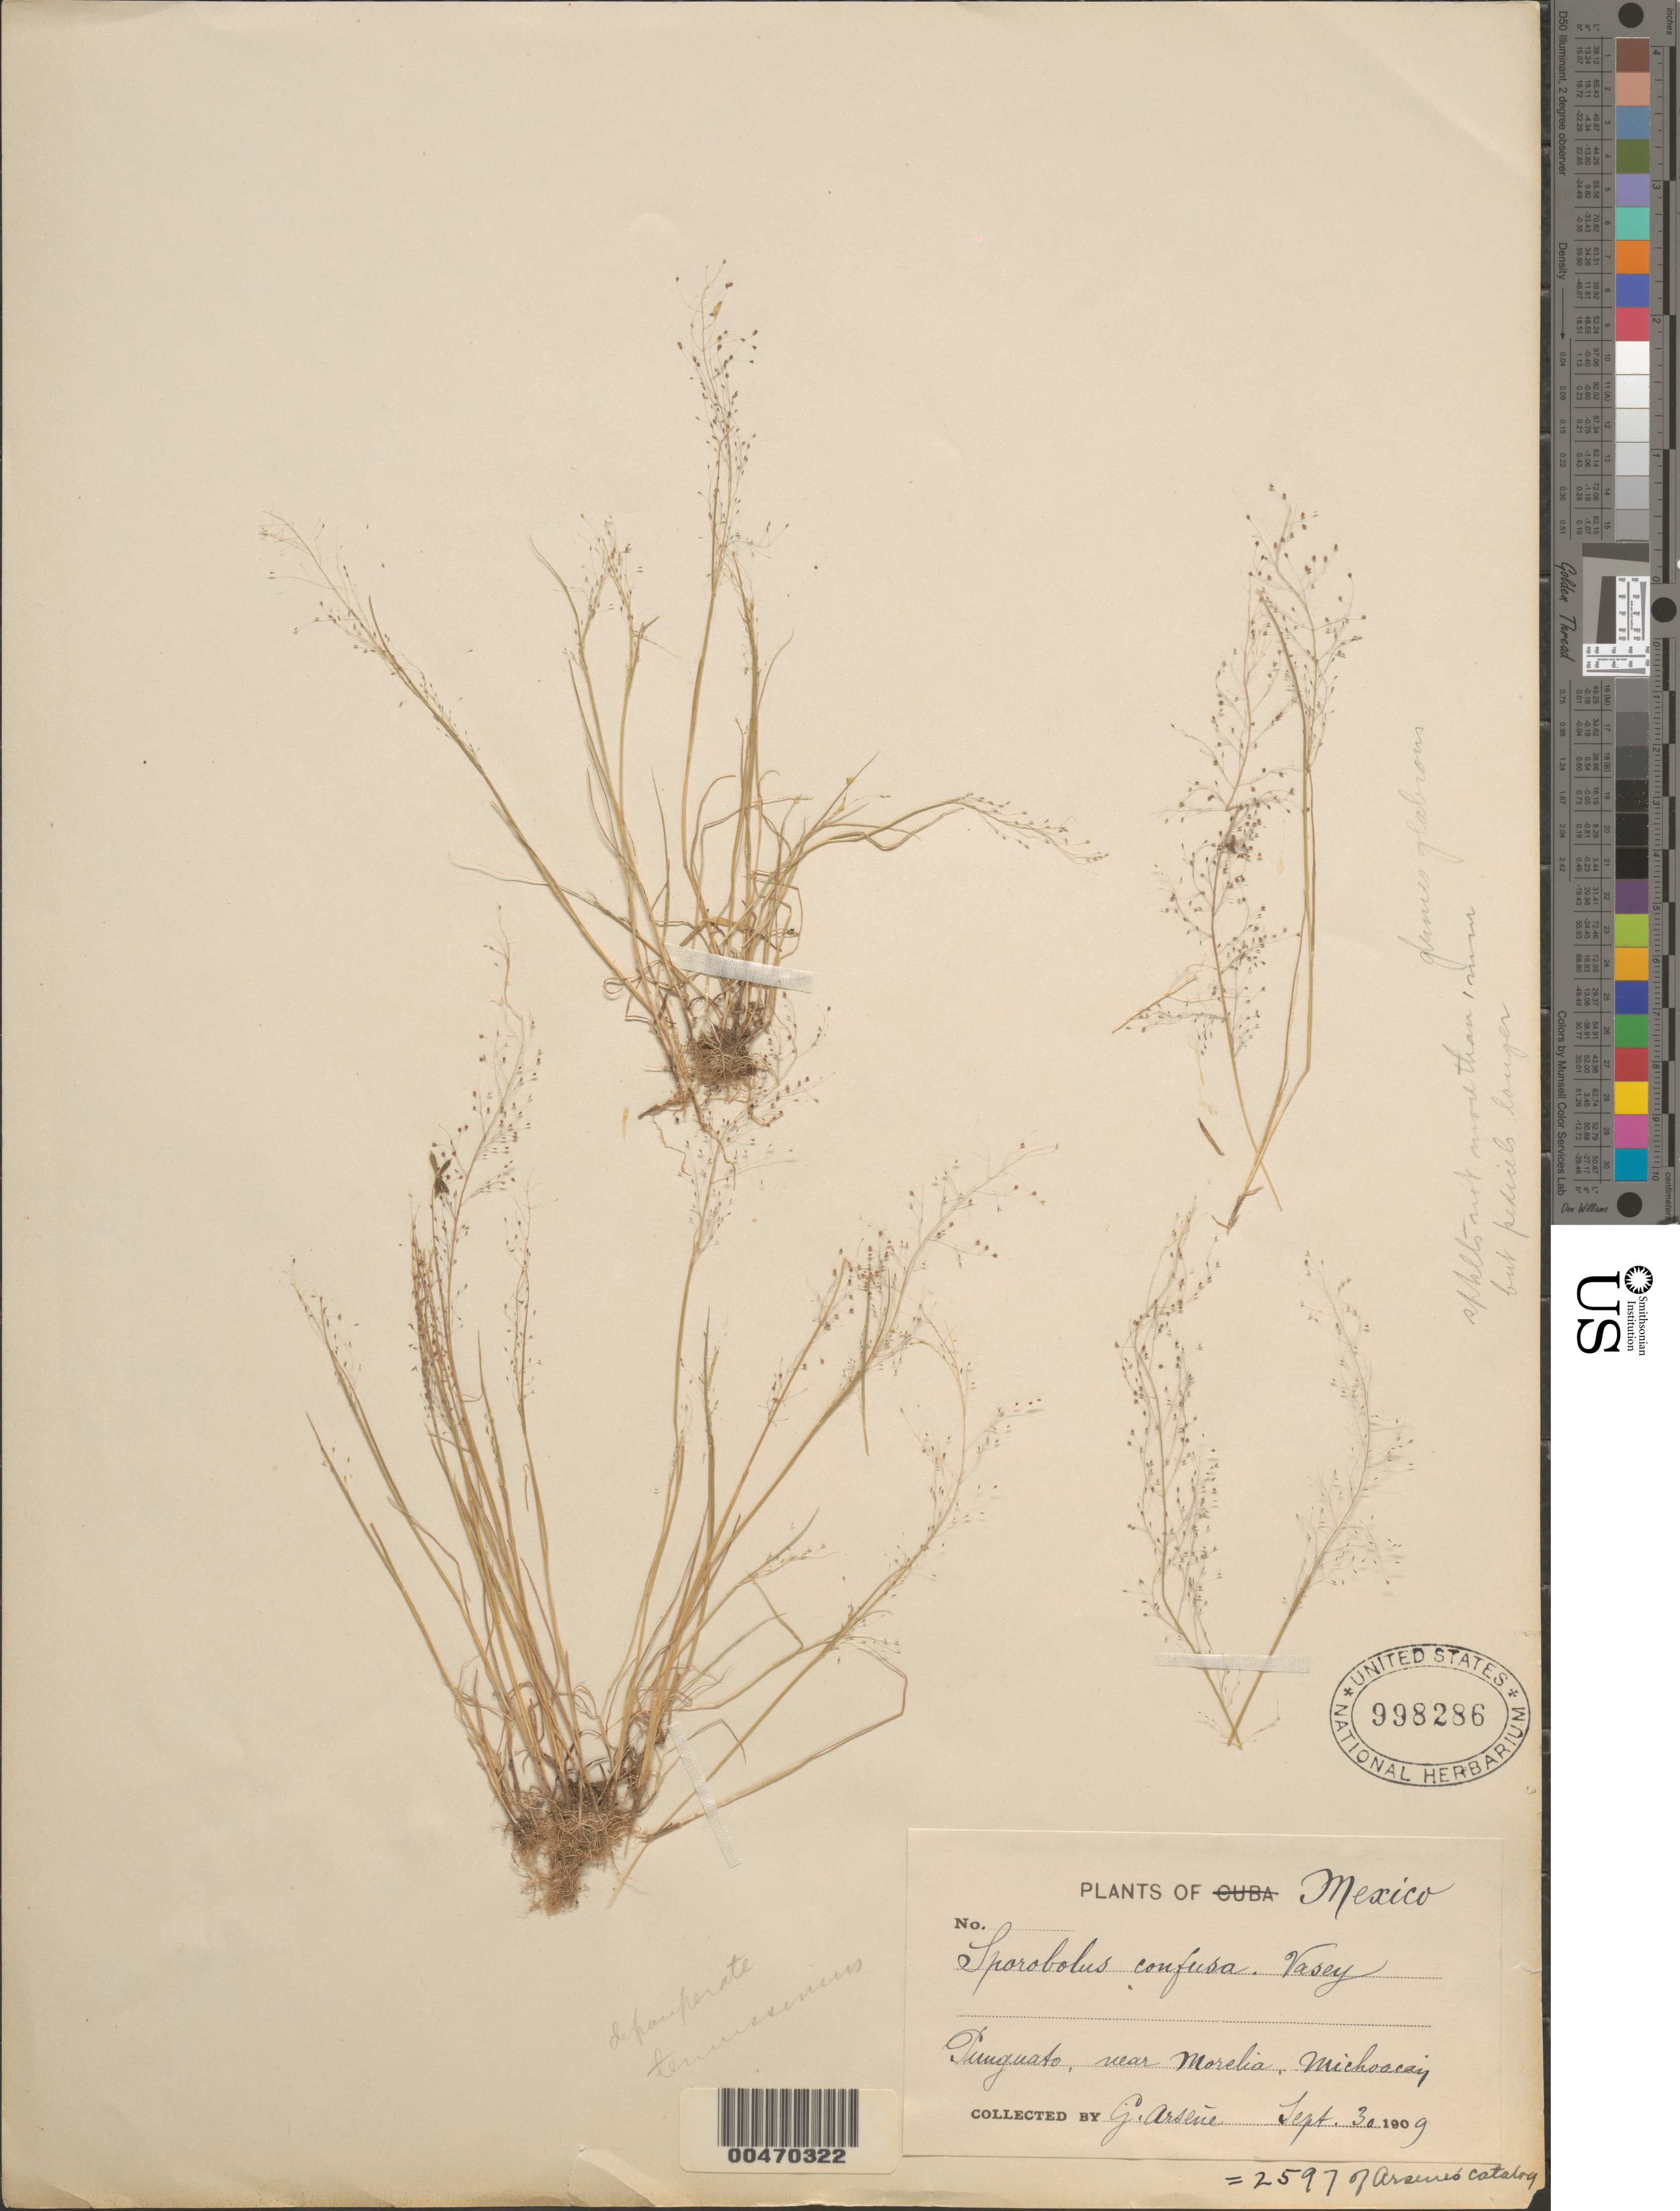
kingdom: Plantae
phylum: Tracheophyta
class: Liliopsida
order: Poales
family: Poaceae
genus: Sporobolus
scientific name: Sporobolus tenuissimus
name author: (Mart. ex Schrank) Kuntze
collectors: Bro. G. Arsène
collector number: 2597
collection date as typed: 30 Sep 1909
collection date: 1909-09-30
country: Mexico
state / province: Michoacán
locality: Punguato, near Morelia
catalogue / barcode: US 998286